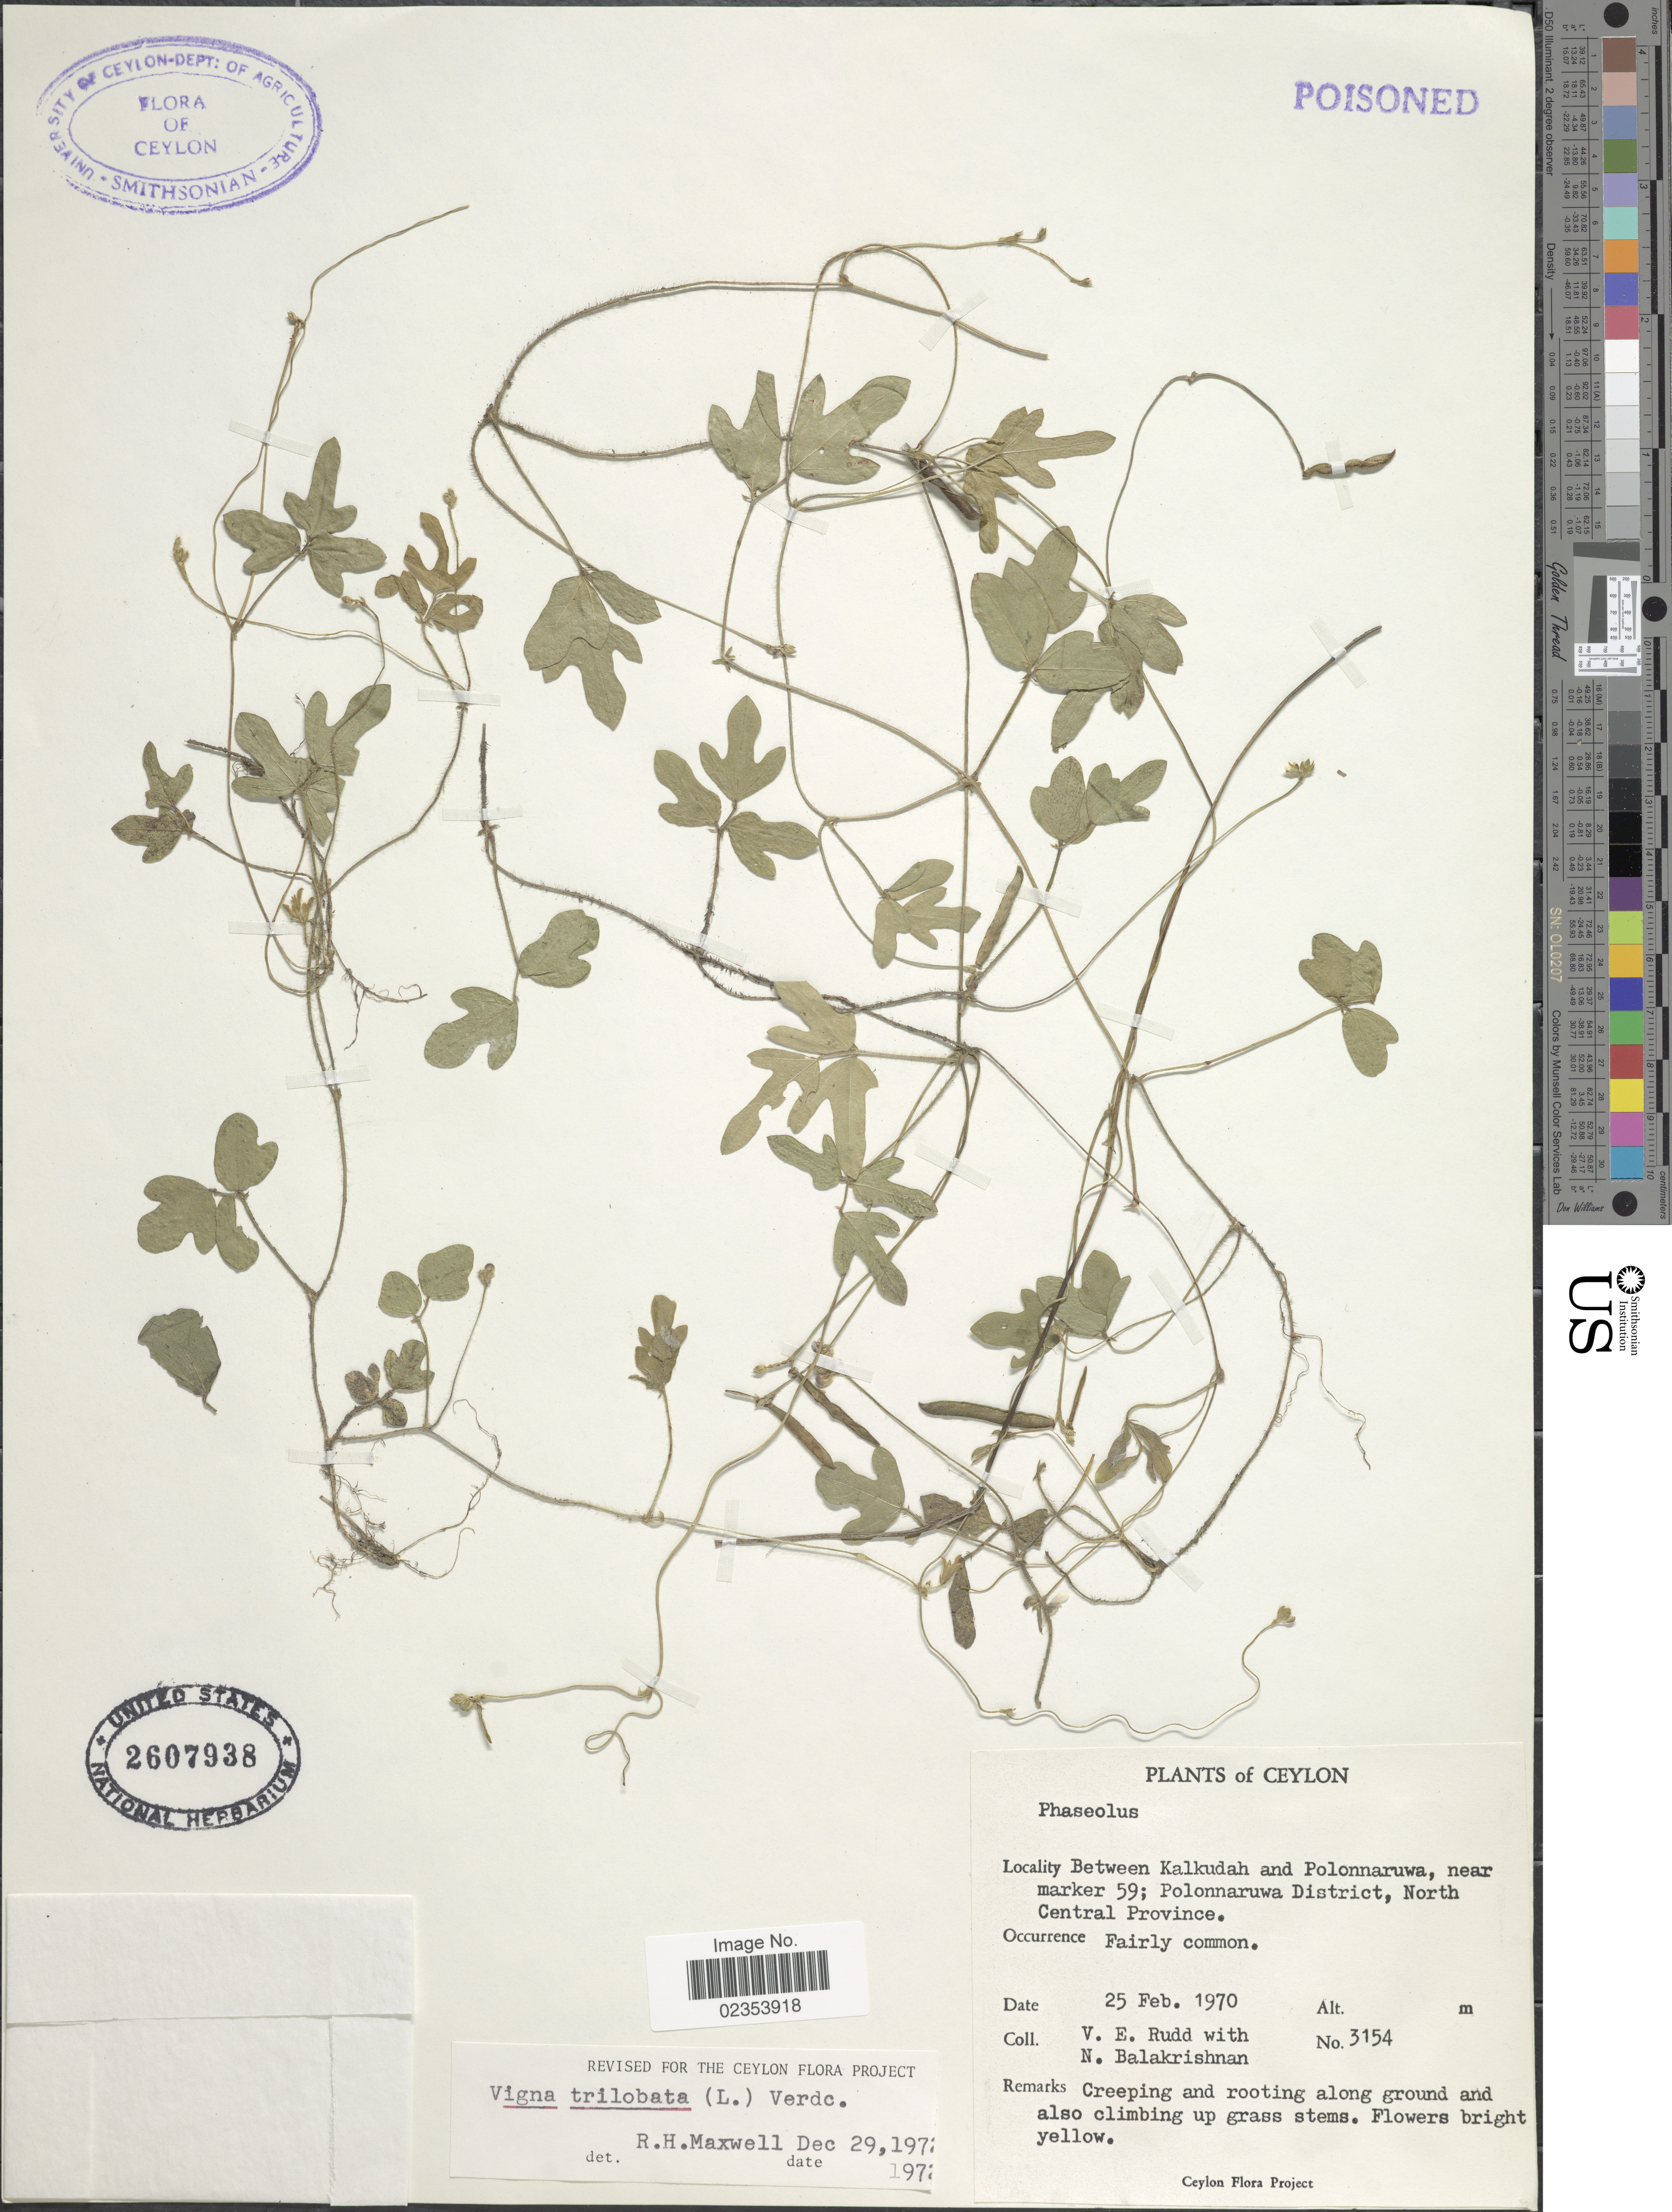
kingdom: Plantae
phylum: Tracheophyta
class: Magnoliopsida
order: Fabales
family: Fabaceae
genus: Vigna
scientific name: Vigna trilobata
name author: (L.) Verdc.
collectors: V. E. Rudd & N. Balakrishnan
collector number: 3154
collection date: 1970-02-25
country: Sri Lanka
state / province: North Central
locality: Ceylon. Between Kalkudah and Polonnaruwa, near marker 59; Polonnaruwa District, North Central Province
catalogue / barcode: US 2607938